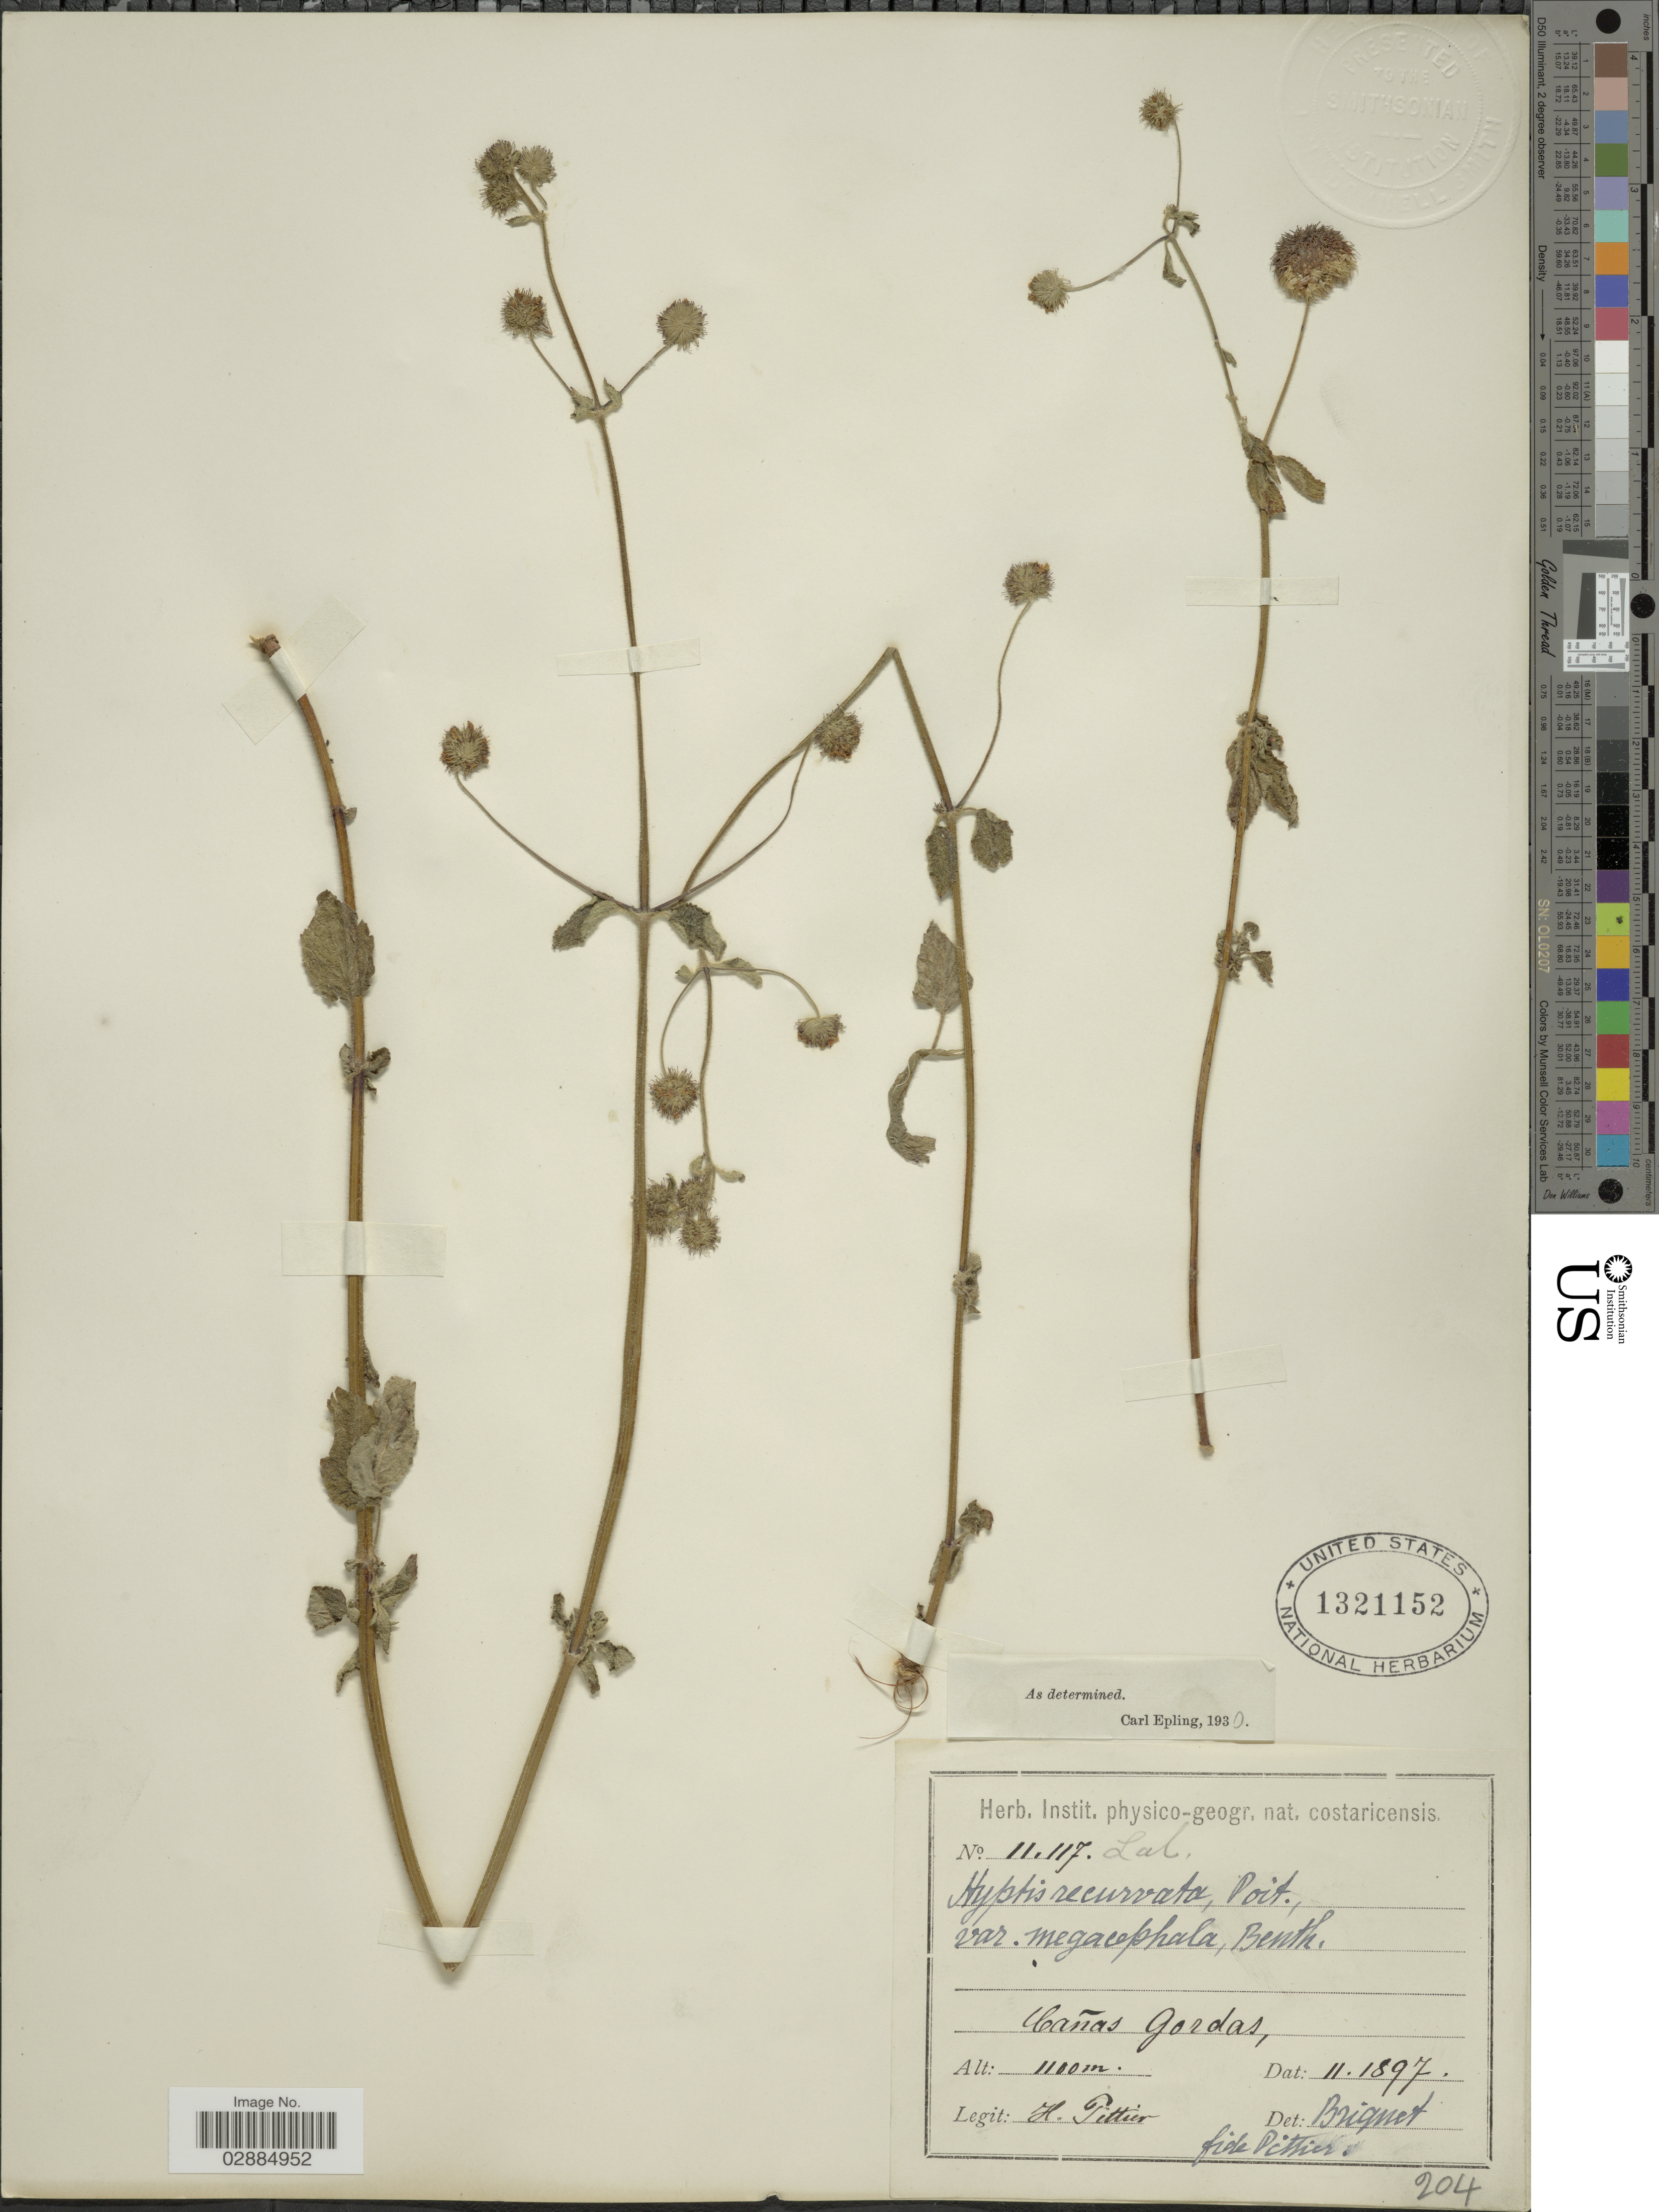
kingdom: Plantae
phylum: Tracheophyta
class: Magnoliopsida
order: Lamiales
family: Lamiaceae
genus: Hyptis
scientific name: Hyptis recurvata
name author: Poit.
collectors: H. F. Pittier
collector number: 11117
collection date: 1897-11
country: Costa Rica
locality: Cañas Gordas.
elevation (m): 1100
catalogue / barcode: US 1321152